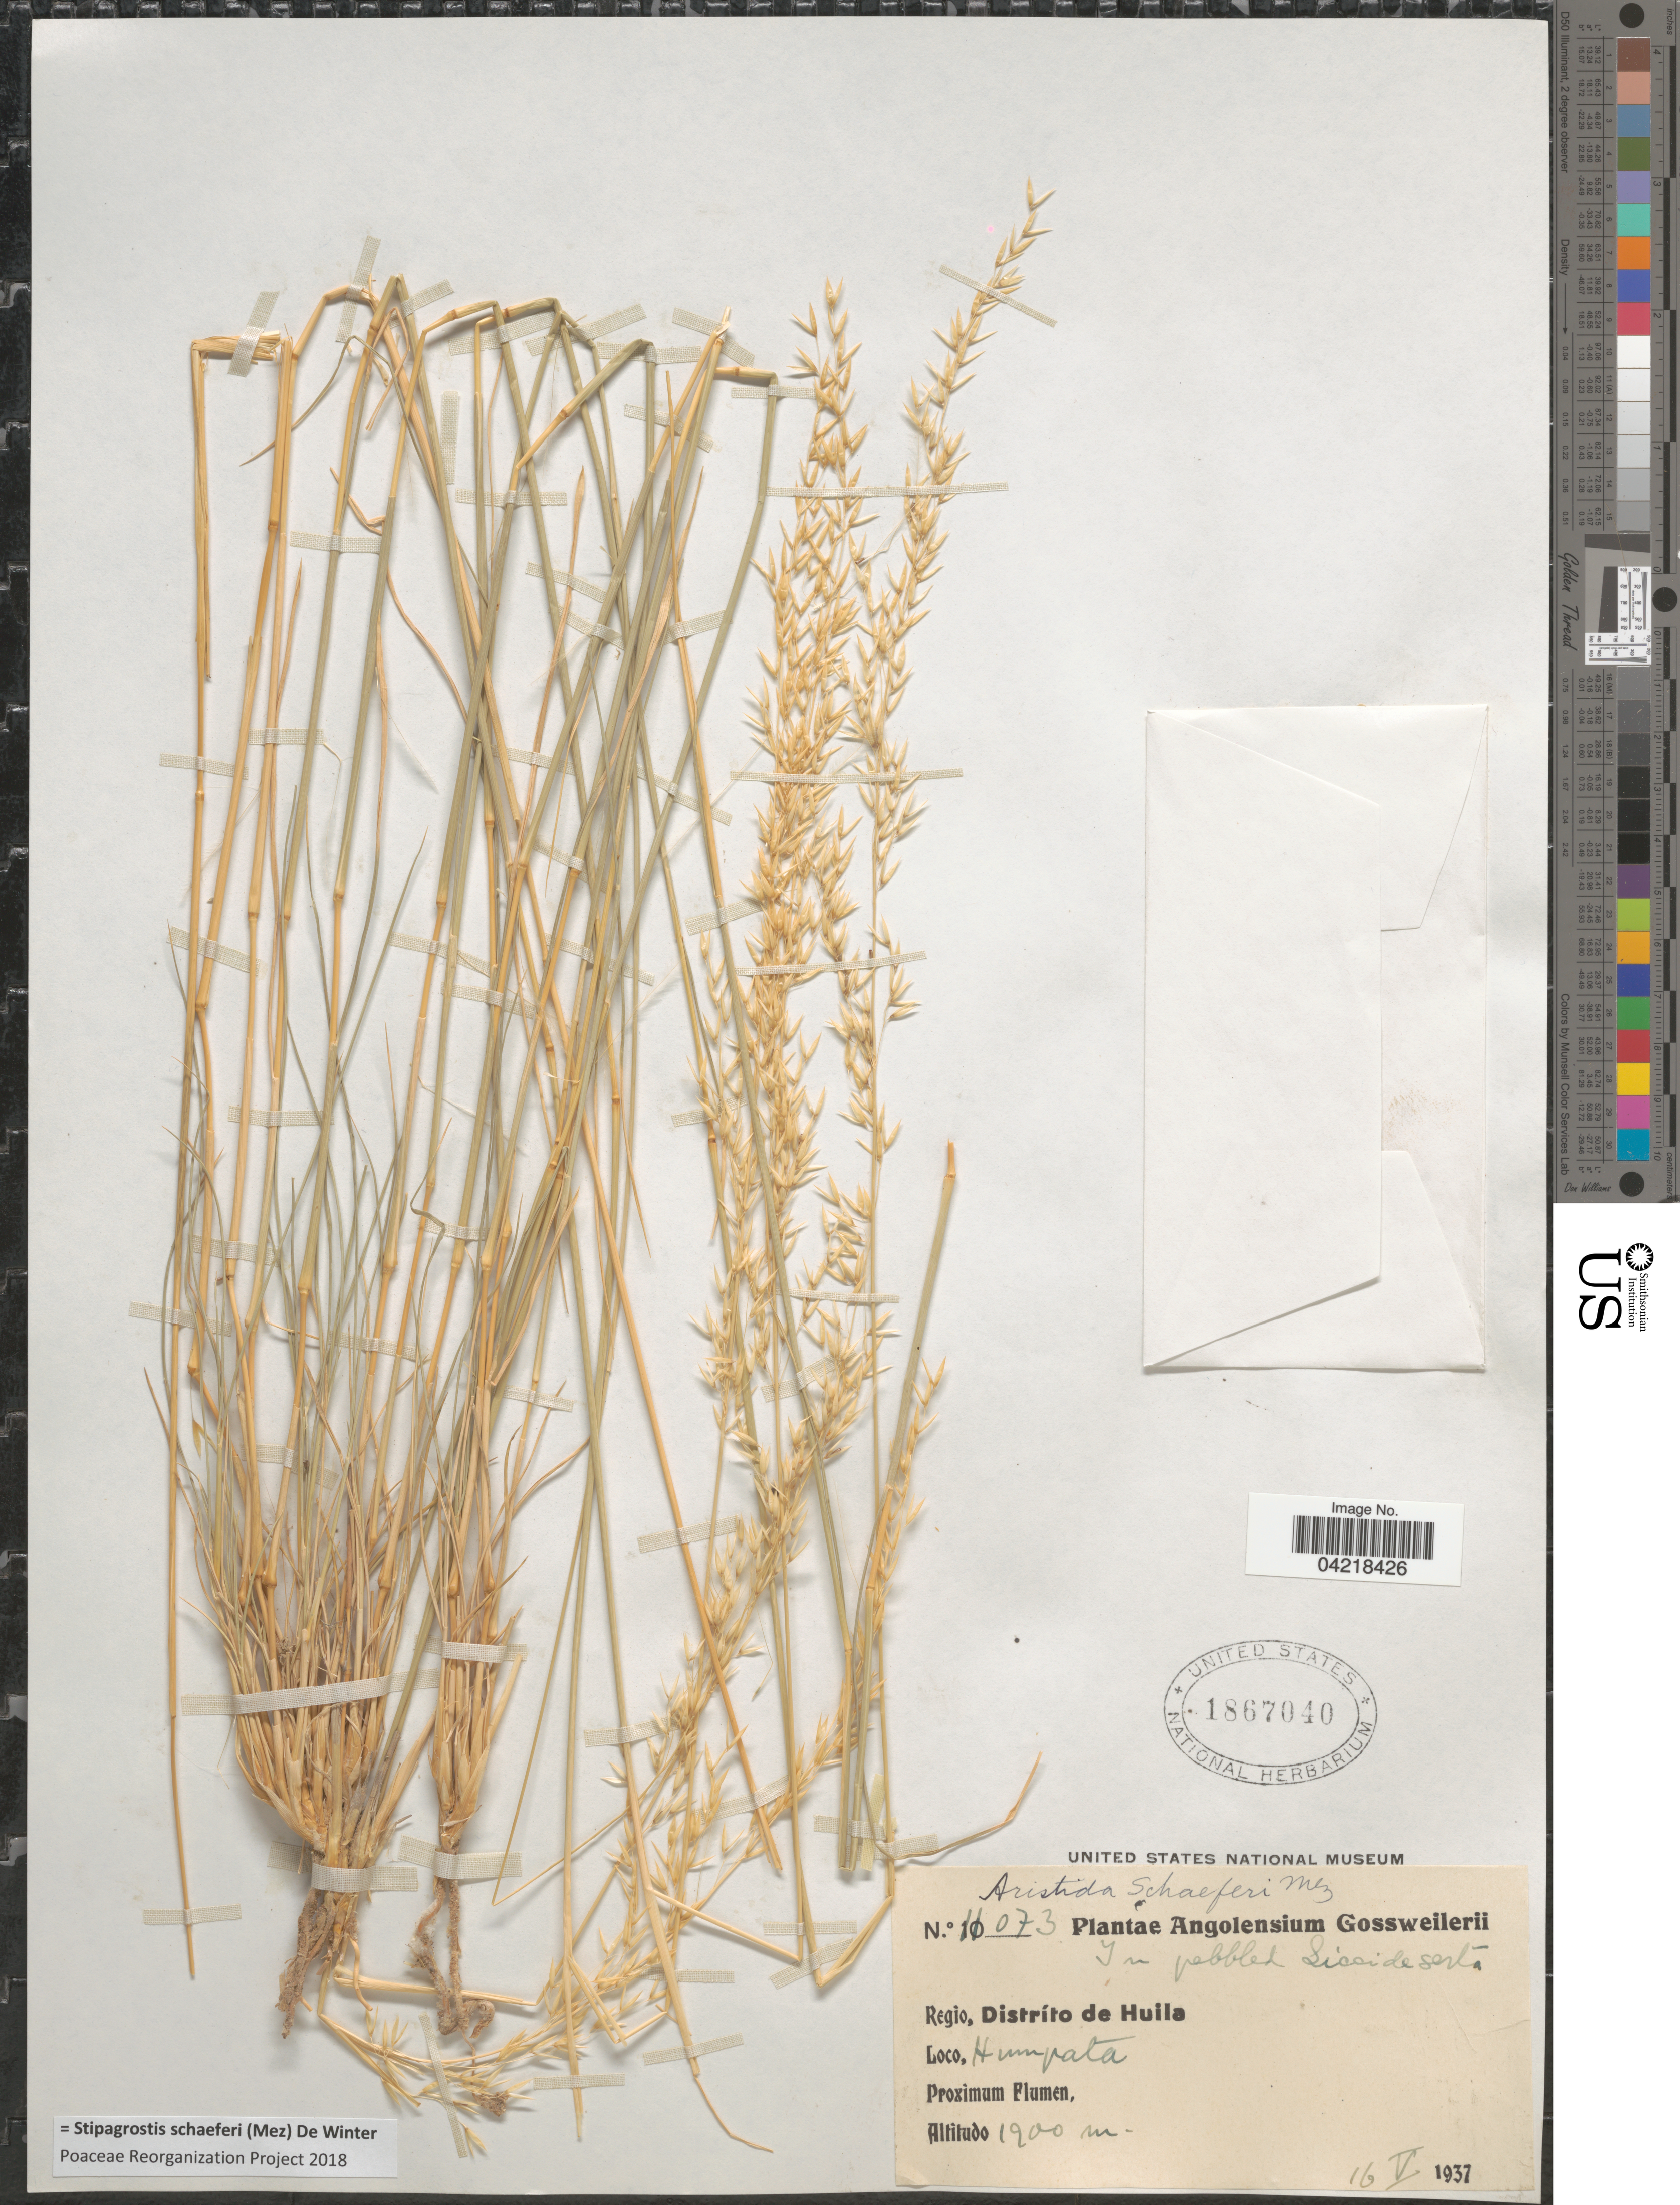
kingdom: Plantae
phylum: Tracheophyta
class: Liliopsida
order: Poales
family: Poaceae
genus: Stipagrostis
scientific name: Stipagrostis schaeferi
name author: (Mez) De Winter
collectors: -. Gossweiler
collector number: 11073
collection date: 1937-05-16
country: Angola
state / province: Huila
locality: Angolensium. Regio, Distríto de Huila. Humpata.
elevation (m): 1900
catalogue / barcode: US 1867040